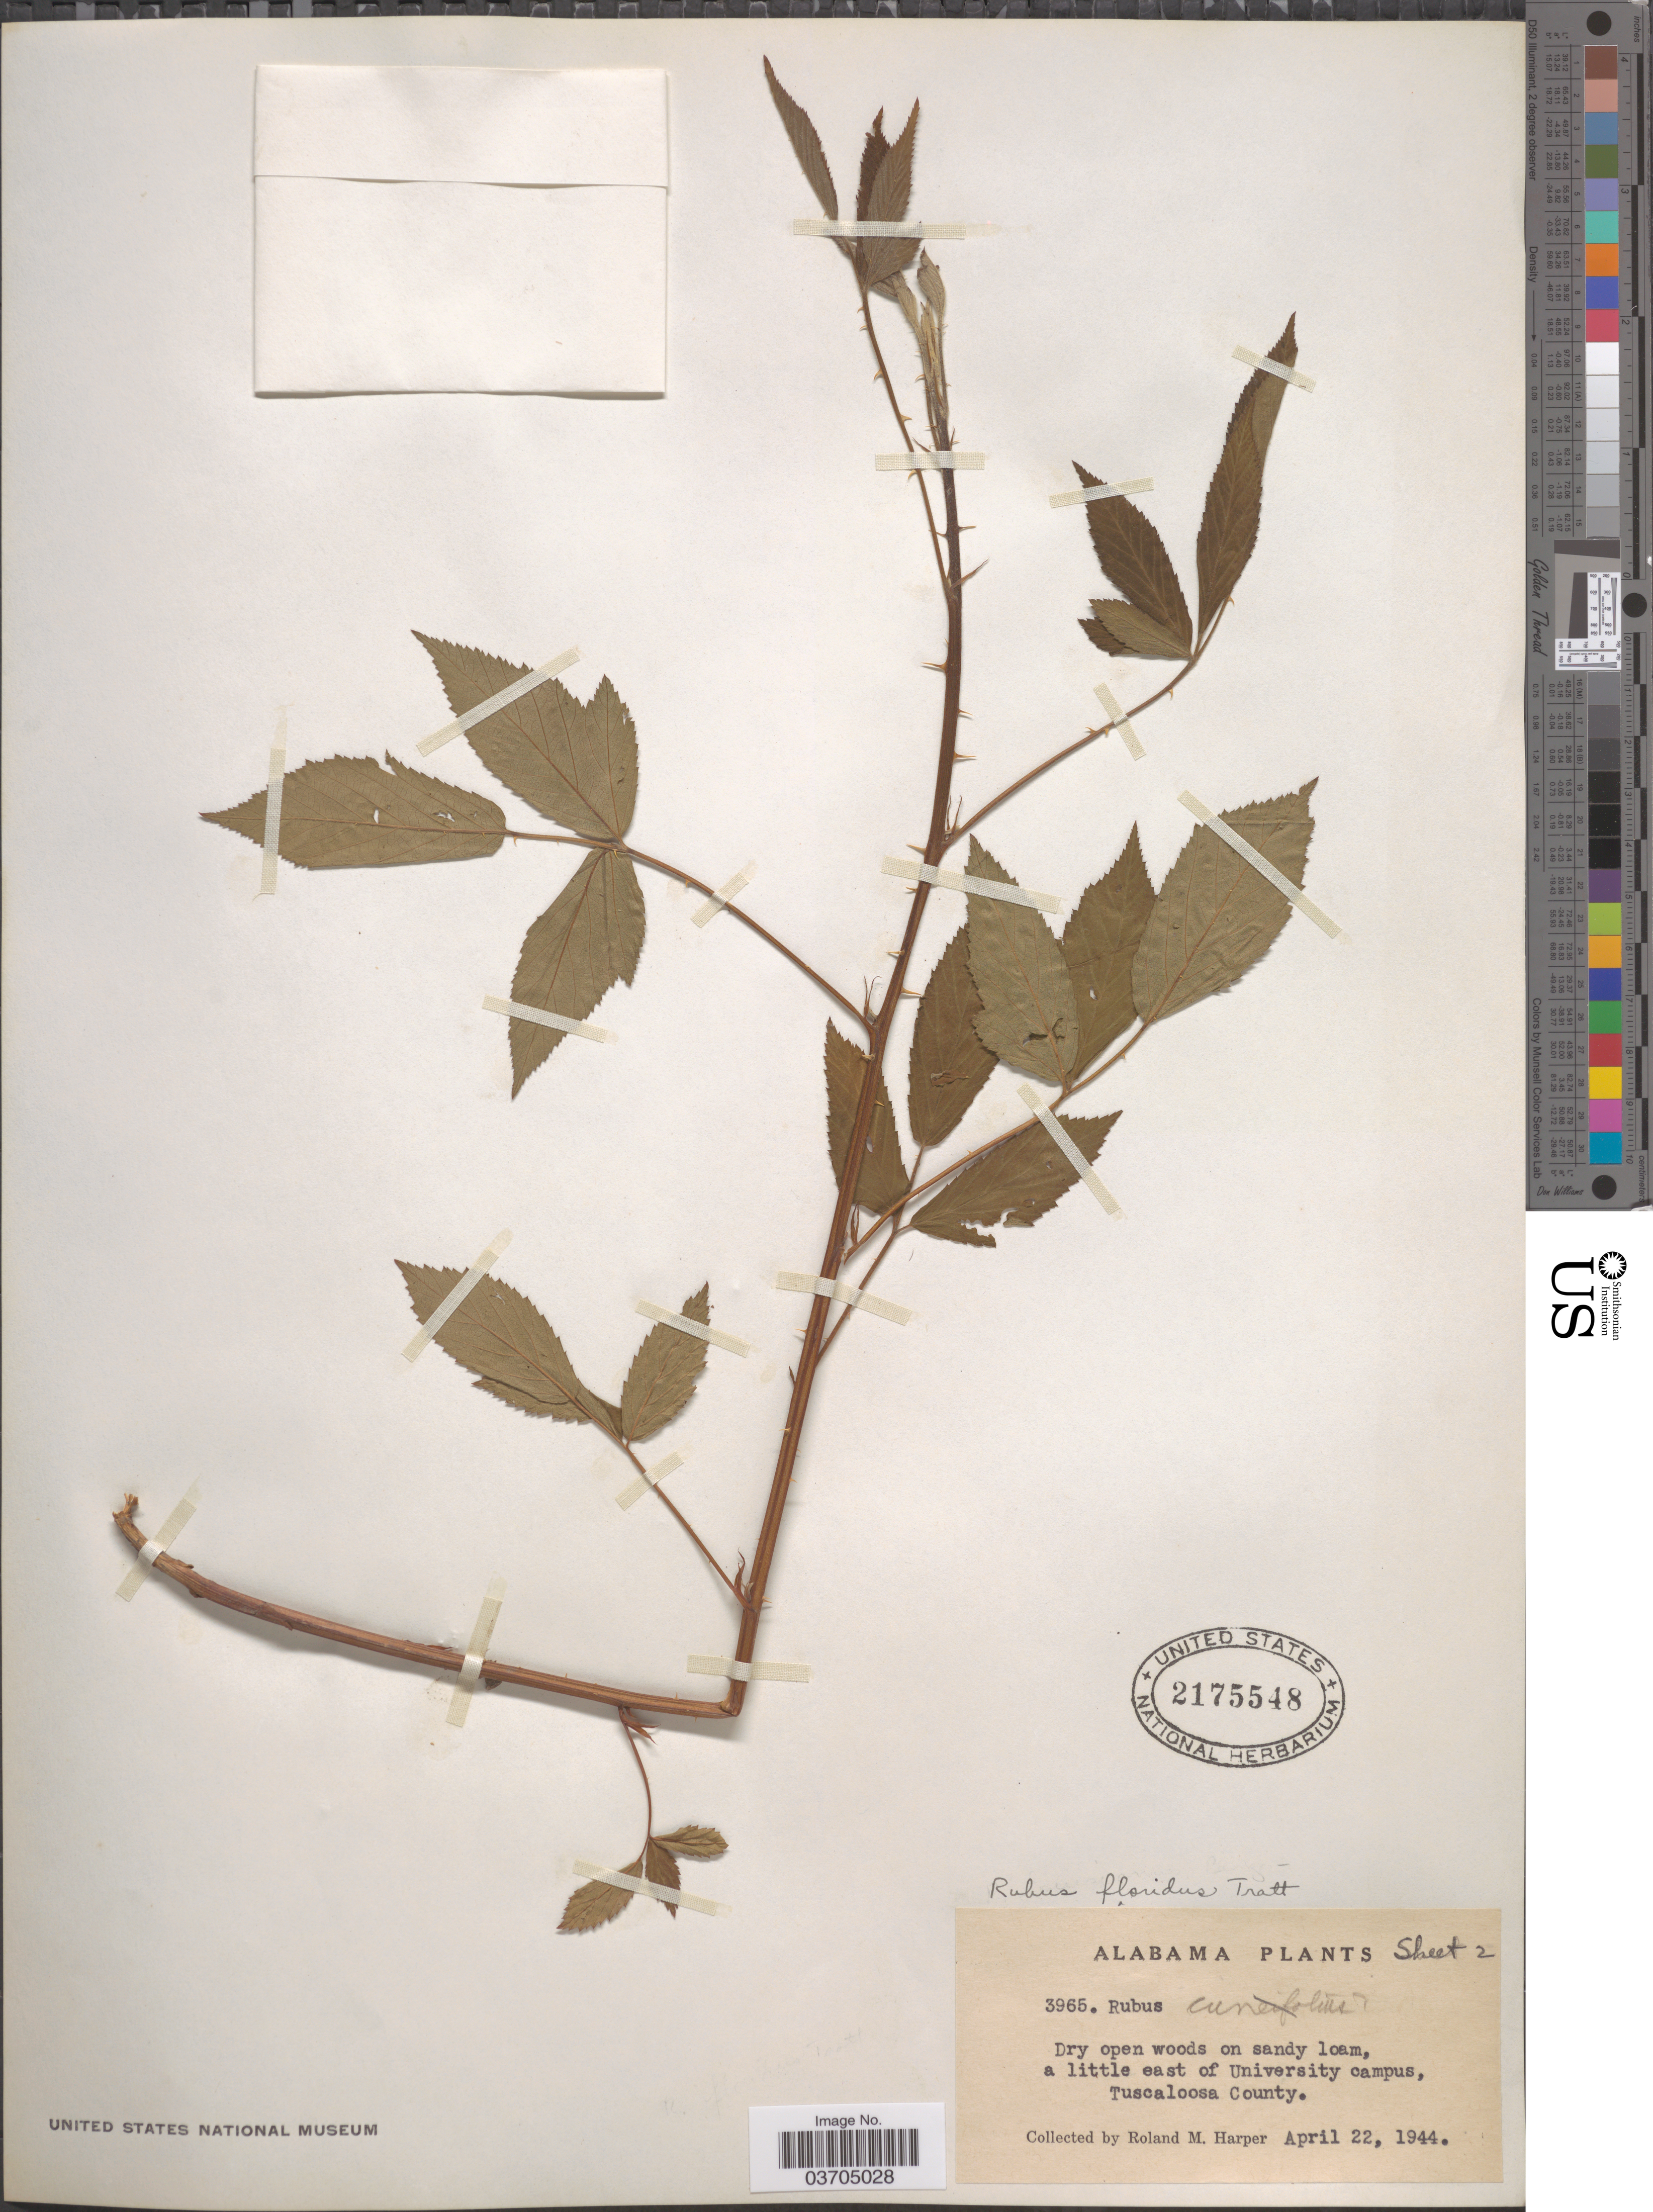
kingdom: Plantae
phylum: Tracheophyta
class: Magnoliopsida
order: Rosales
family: Rosaceae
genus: Rubus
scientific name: Rubus floridus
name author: Tratt.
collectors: R. M. Harper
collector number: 3965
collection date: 1944-04-22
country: United States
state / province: Alabama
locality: A little east of University campus, Tuscaloosa County.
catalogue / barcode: US 2175548